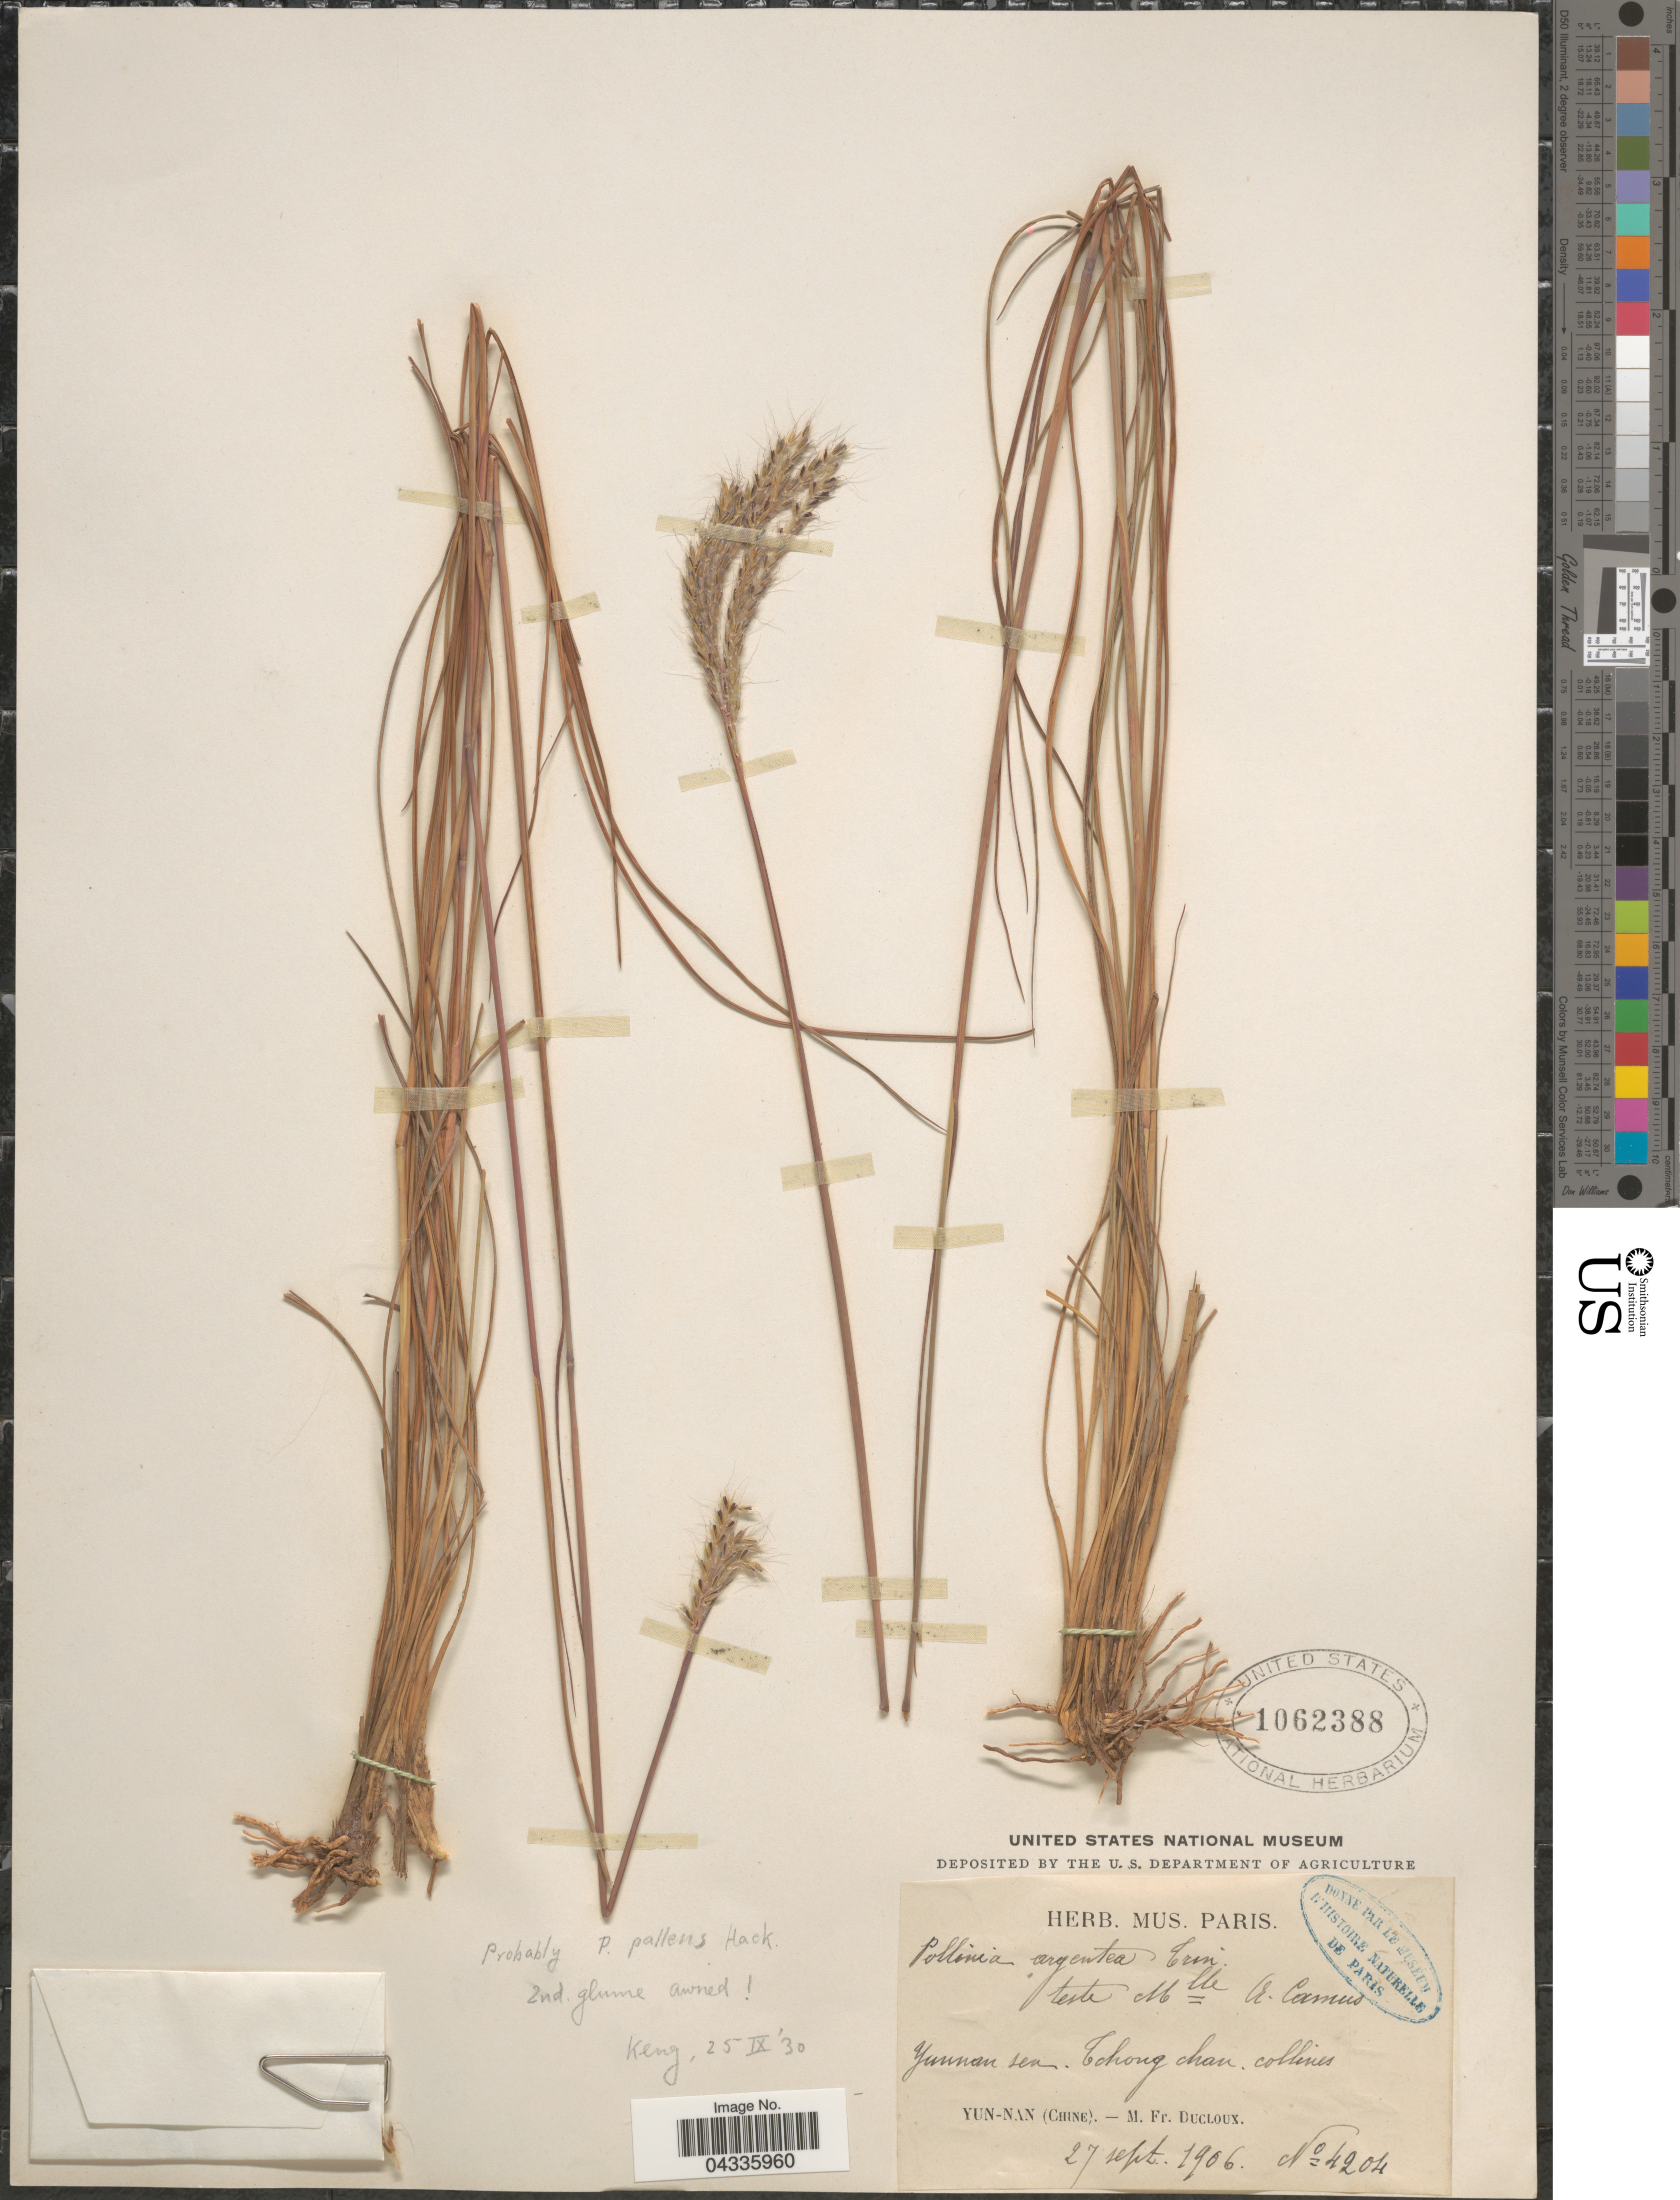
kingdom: Plantae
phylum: Tracheophyta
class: Liliopsida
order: Poales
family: Poaceae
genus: Eulalia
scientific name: Eulalia pallens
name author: (Hack.) Kuntze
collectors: M. Ducloux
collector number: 4204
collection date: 1906-09-27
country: China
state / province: Yunnan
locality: Yunnan sen. Tchong chan. collines. Yun-Nan.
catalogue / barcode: US 1062388